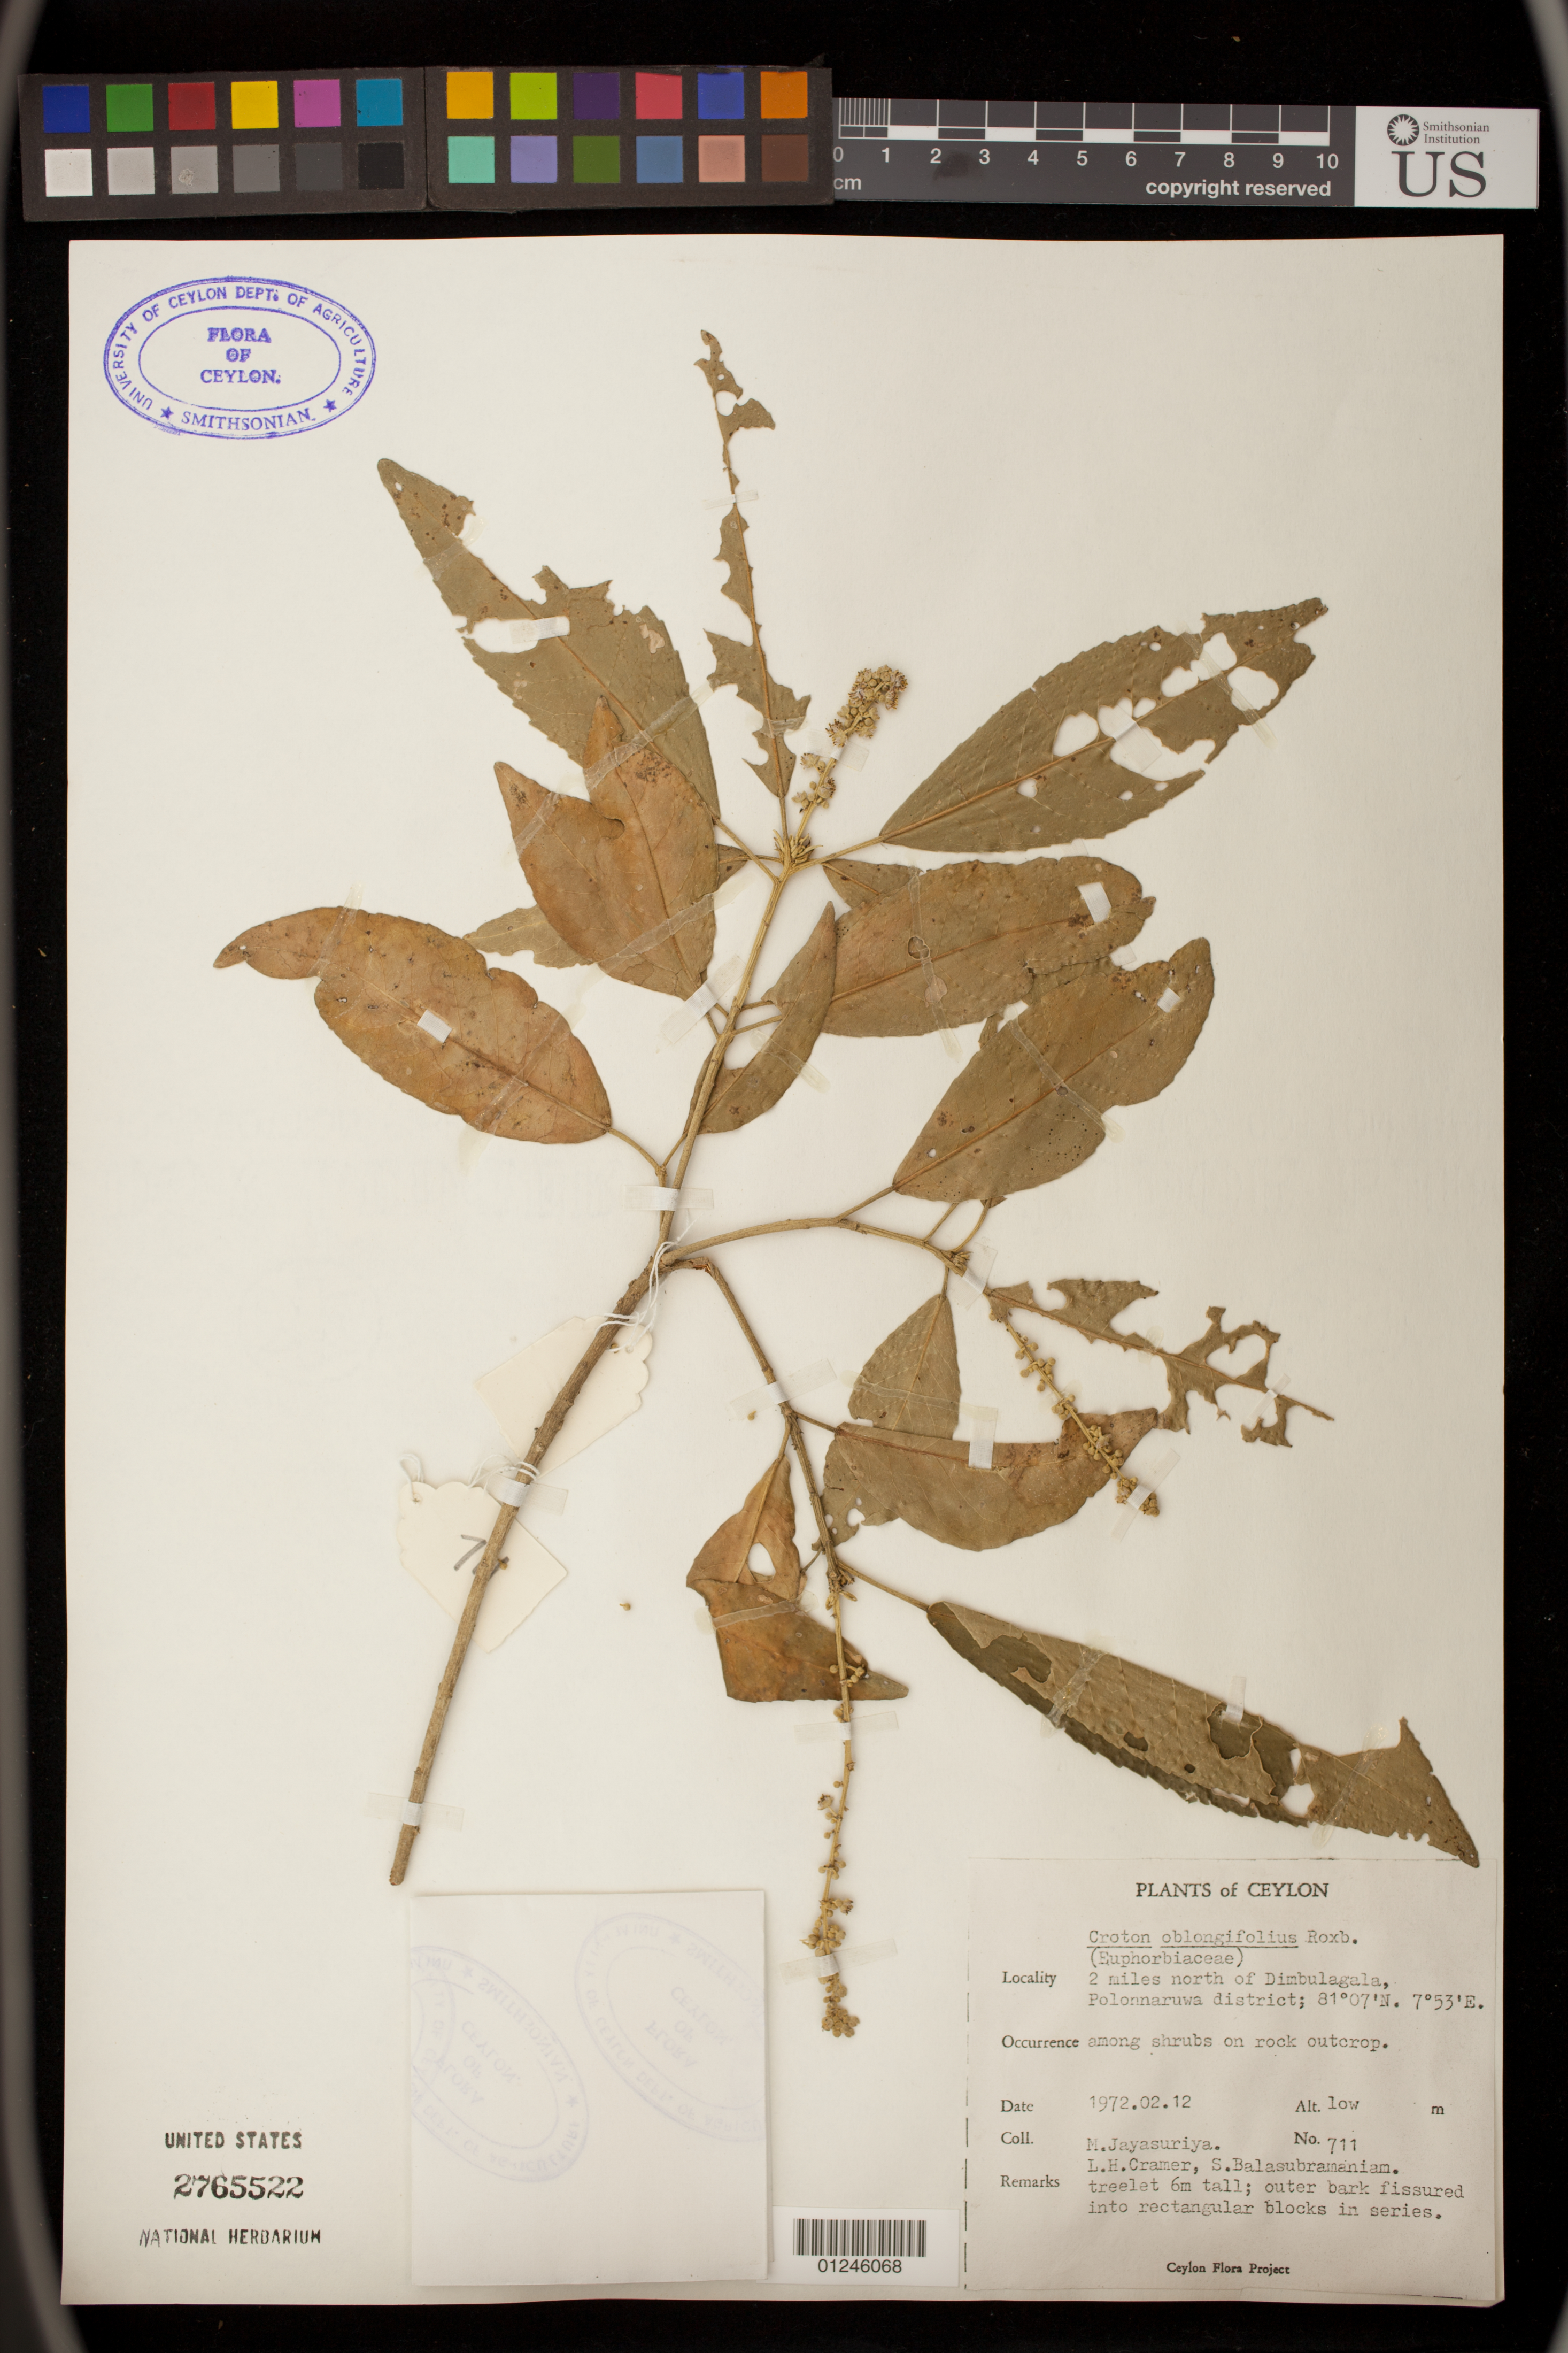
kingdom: Plantae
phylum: Tracheophyta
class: Magnoliopsida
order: Malpighiales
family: Euphorbiaceae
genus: Croton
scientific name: Croton oblongifolius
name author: Roxb.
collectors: M. Jayasuriya, L. H. Cramer & S. Balasubramaniam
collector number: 711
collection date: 1972-02-12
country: Sri Lanka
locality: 2 miles north of Dimbulagala, Polonnaruwa district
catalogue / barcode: US 2765522